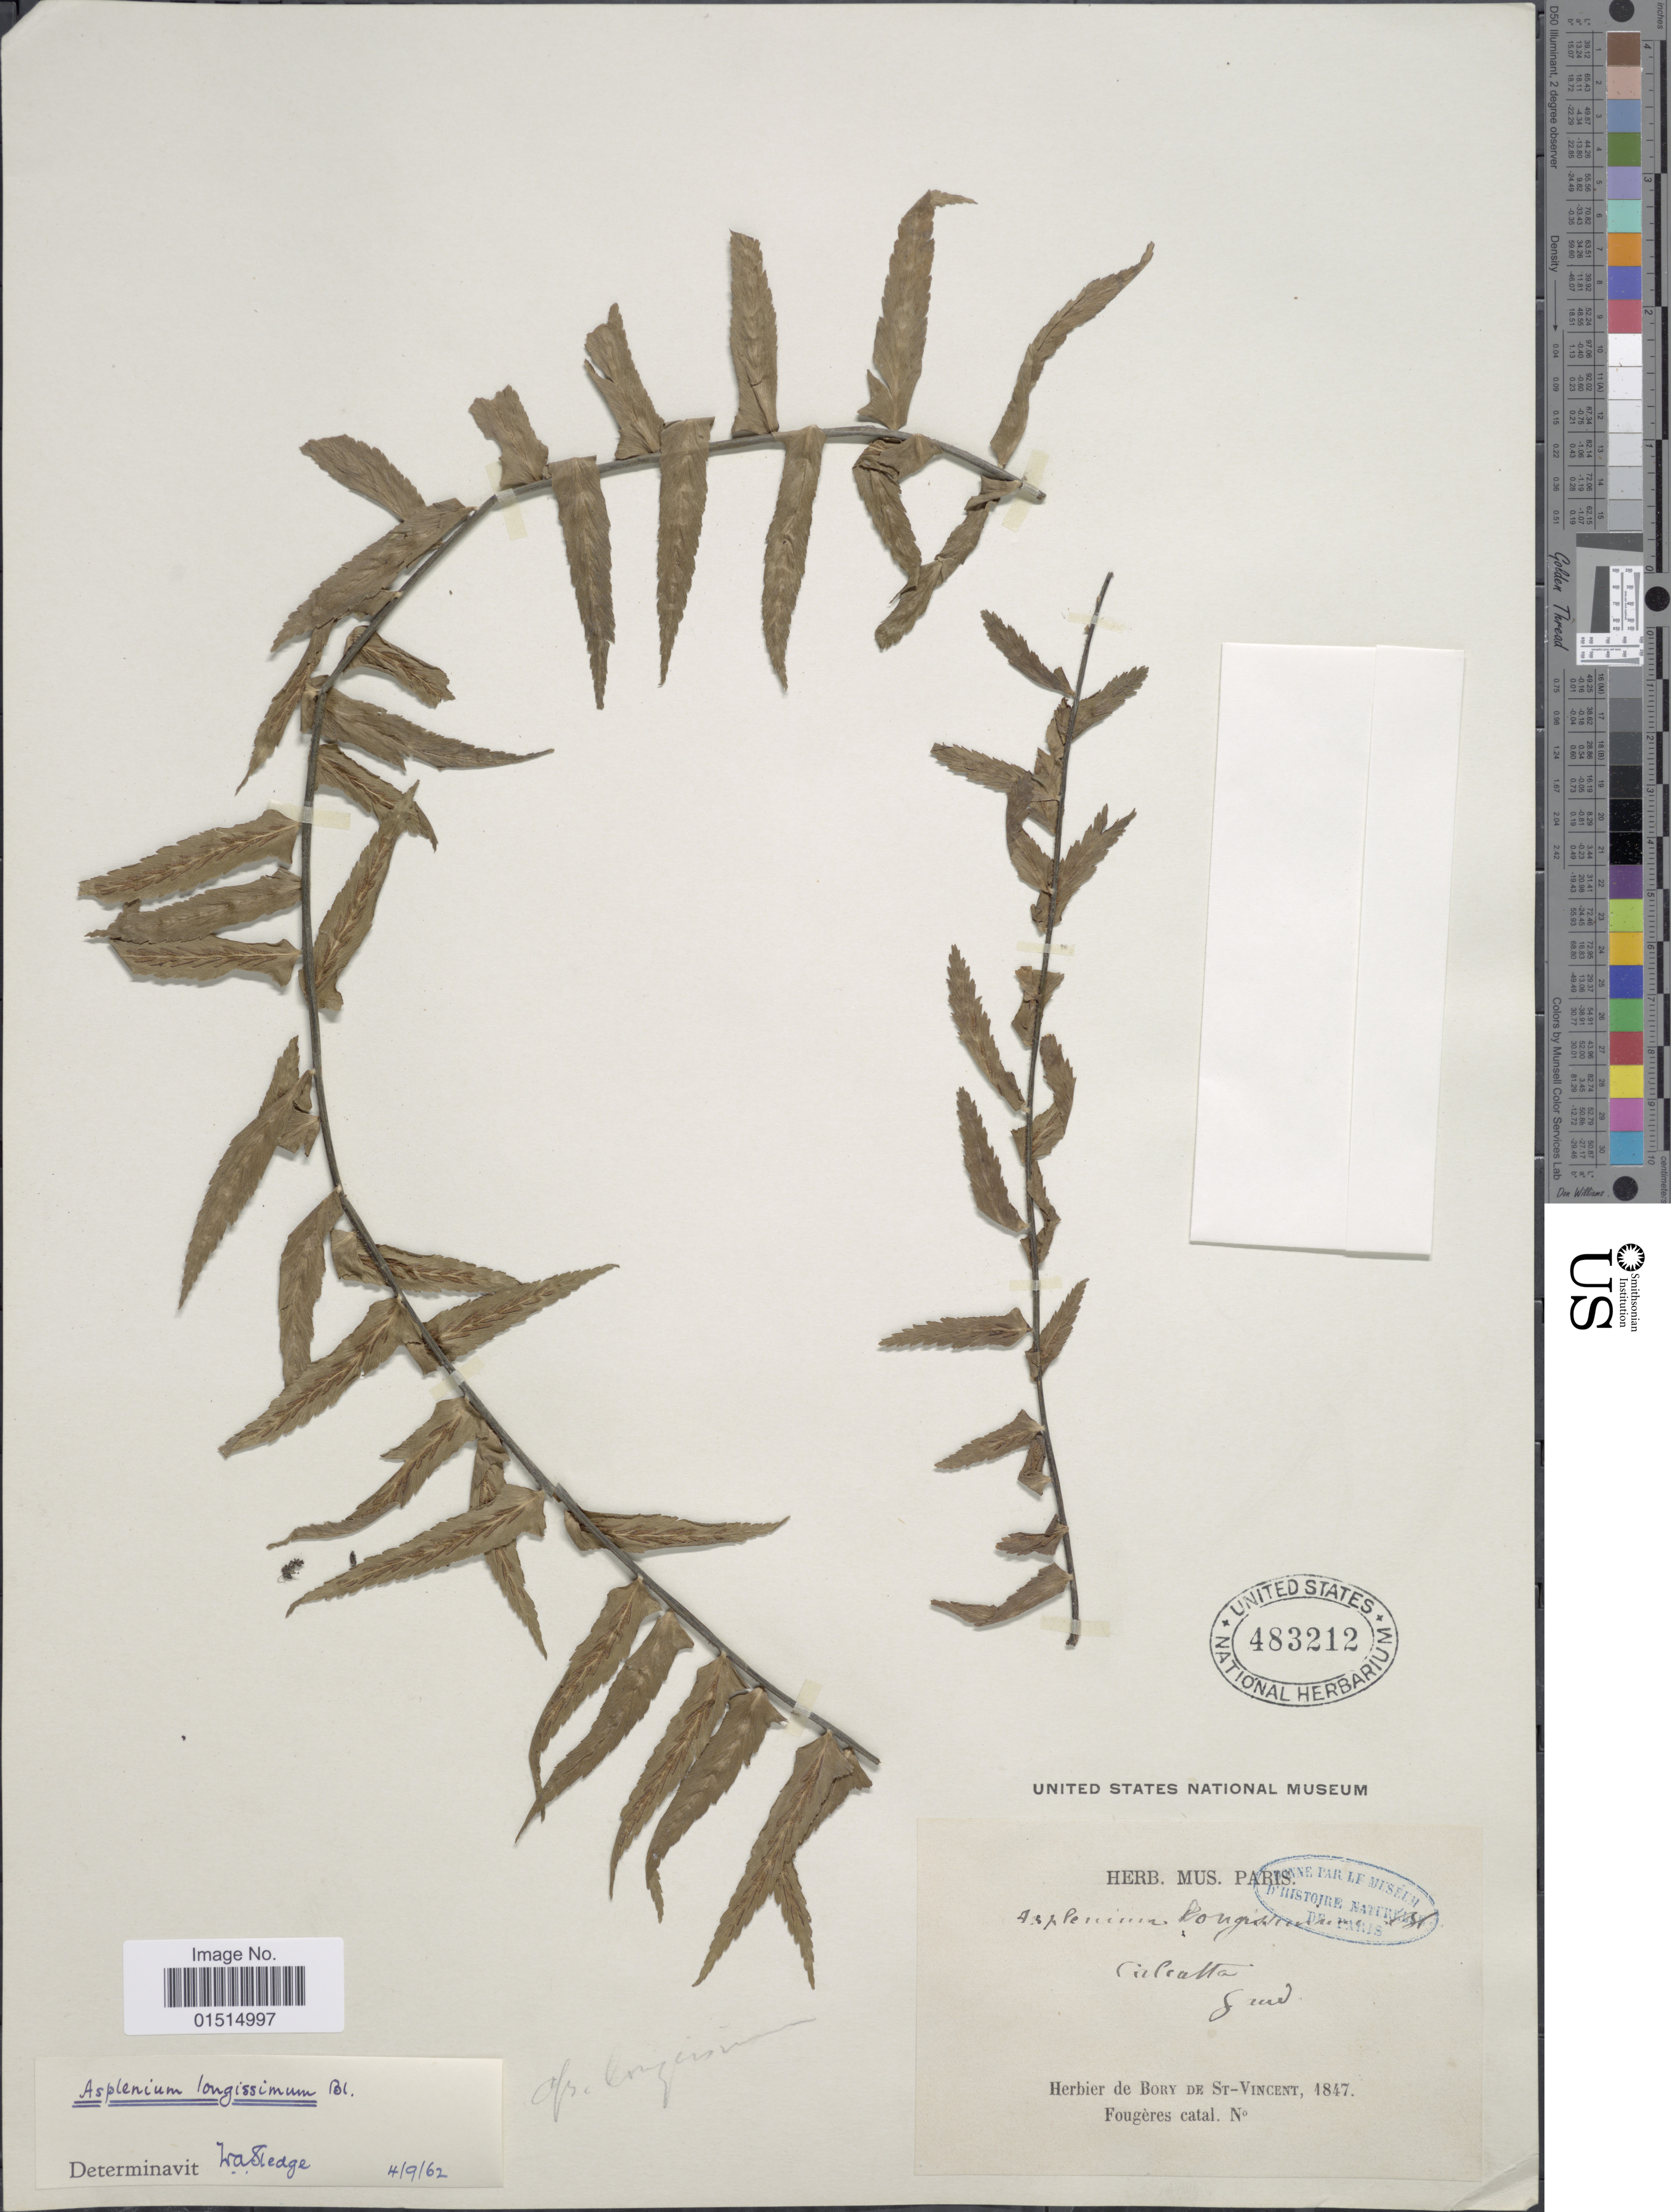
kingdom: Plantae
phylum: Tracheophyta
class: Polypodiopsida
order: Polypodiales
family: Aspleniaceae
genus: Asplenium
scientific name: Asplenium longissimum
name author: Blume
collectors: Bory de St. Vincent, J. (herbarium)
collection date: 1847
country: St. Vincent - Grenadines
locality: St-Vincent.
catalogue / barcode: US 483212